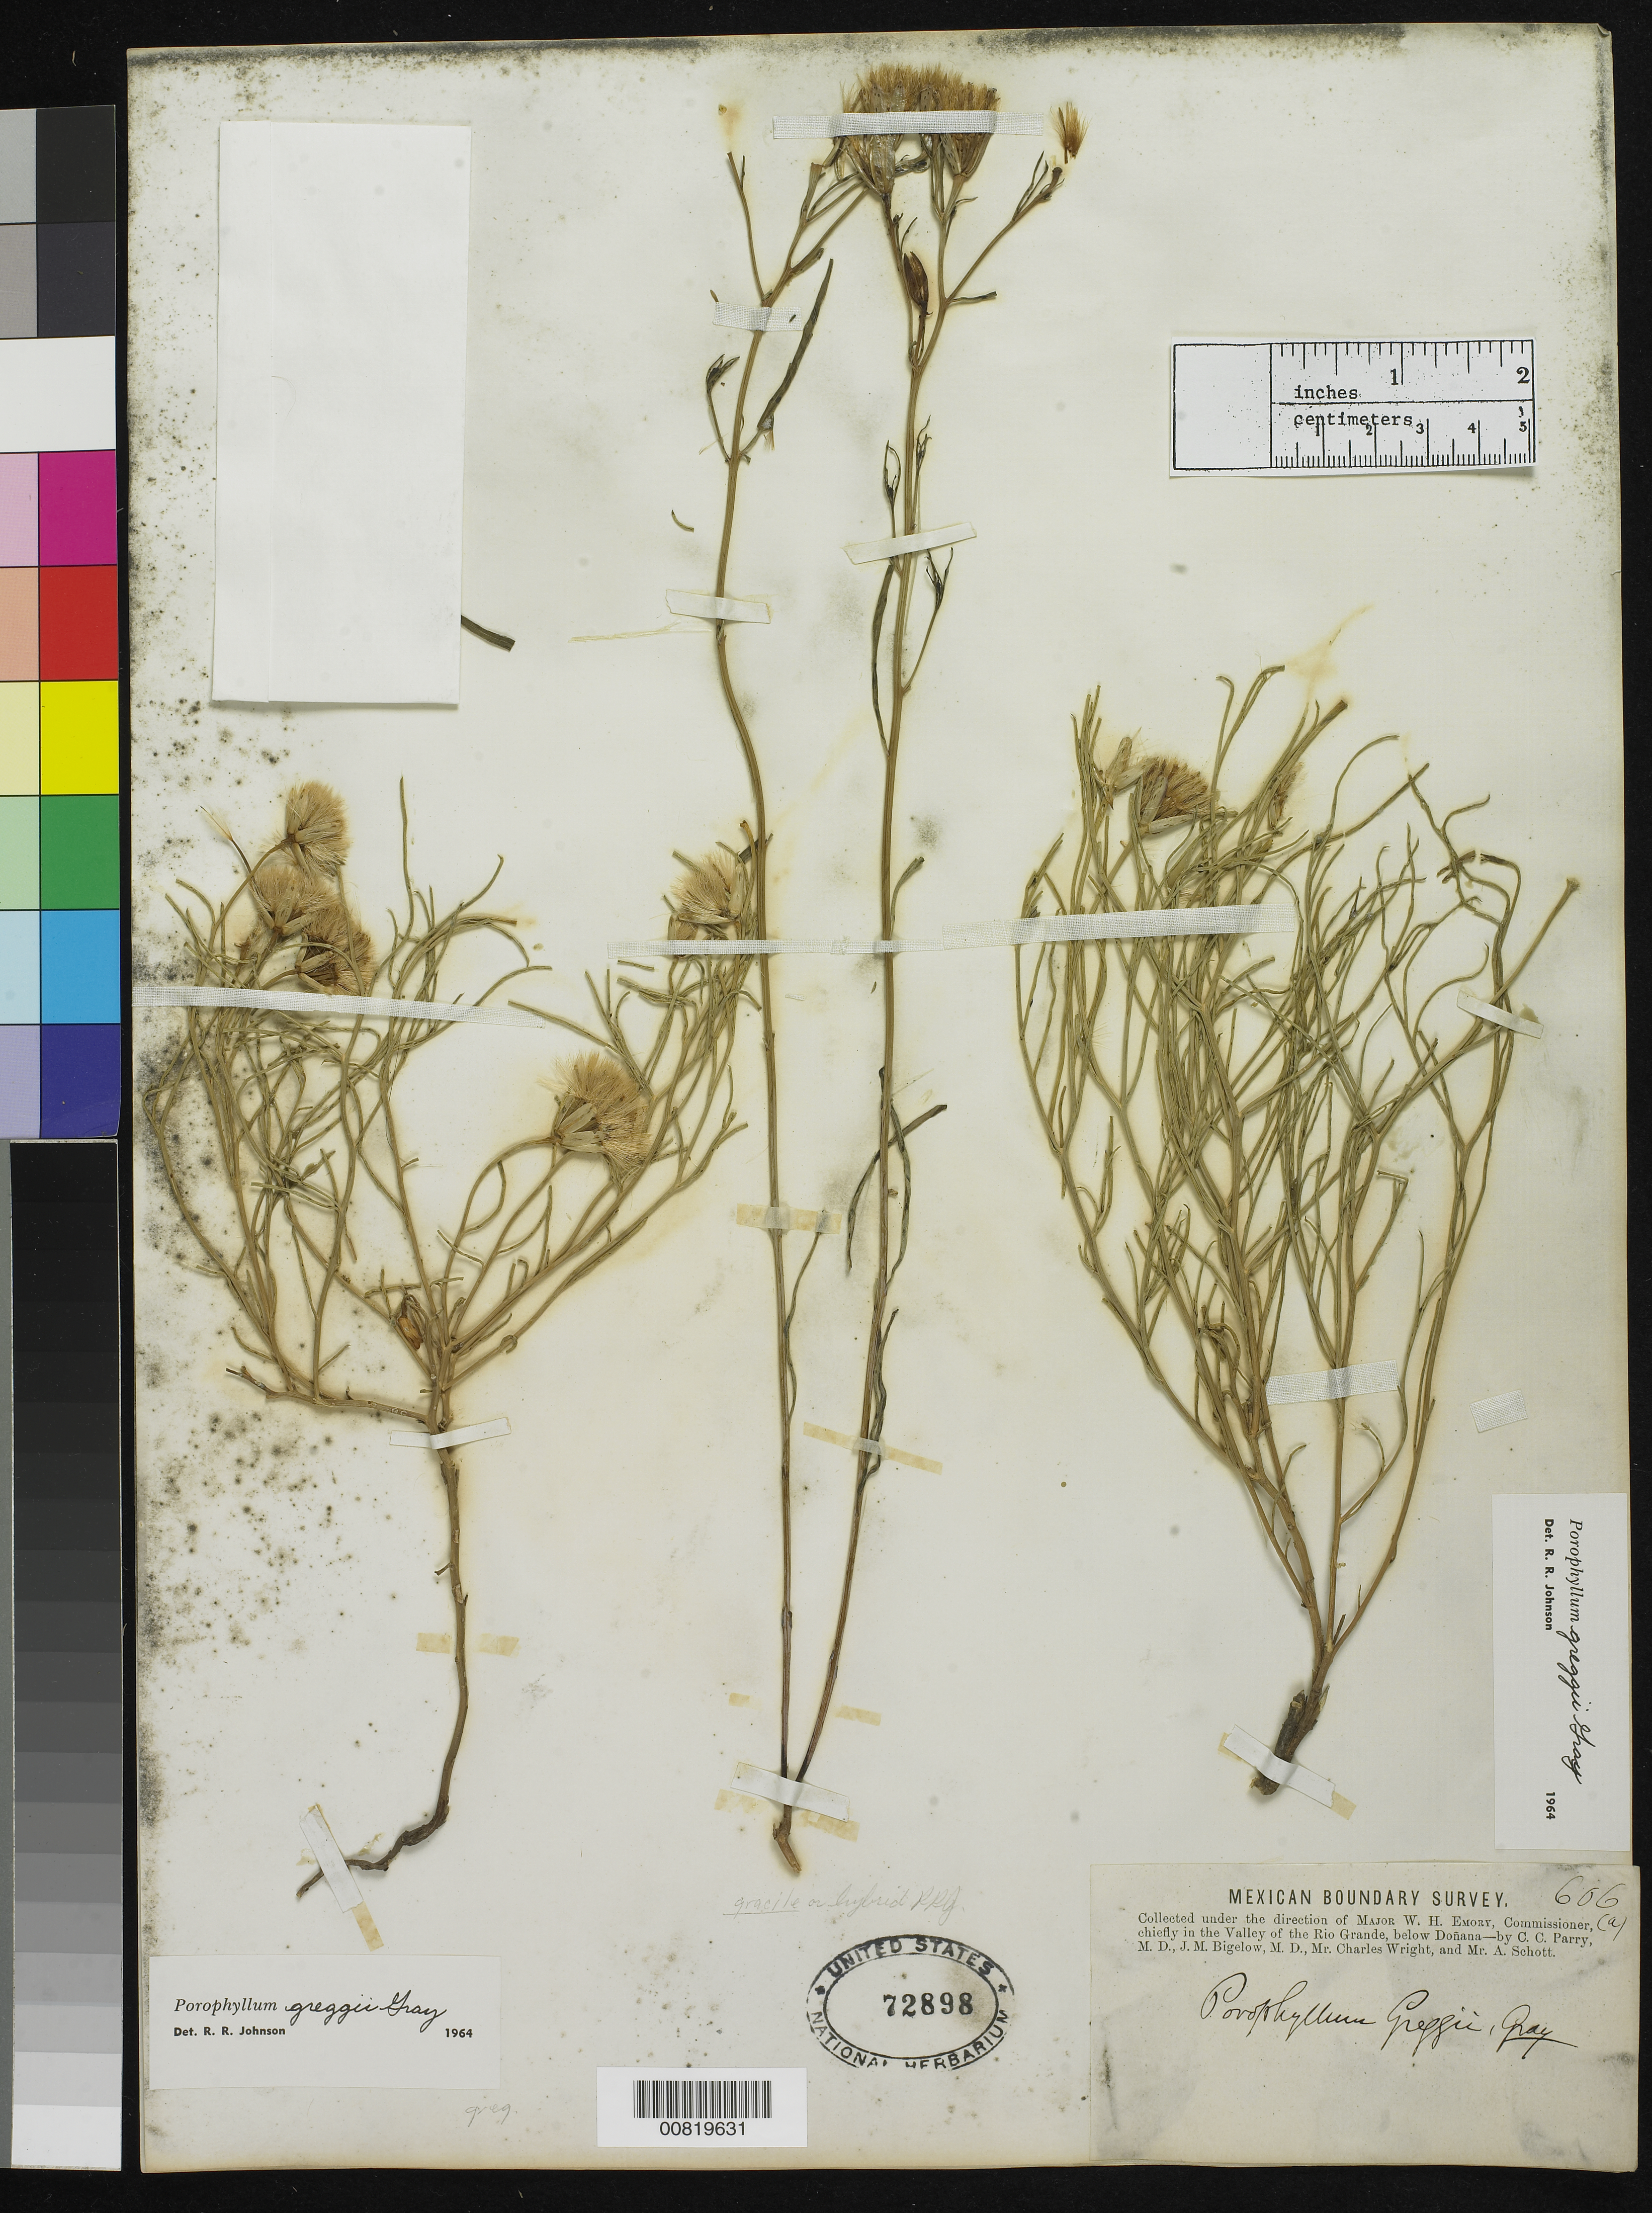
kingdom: Plantae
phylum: Tracheophyta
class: Magnoliopsida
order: Asterales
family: Asteraceae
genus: Porophyllum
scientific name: Porophyllum greggii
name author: A. Gray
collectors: C. C. Parry, J. M. Bigelow, C. Wright & A. C. V. Schott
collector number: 606a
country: United States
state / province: New Mexico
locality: Valley of the Rio Grande, below Doñana, New Mexico.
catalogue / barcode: US 72898